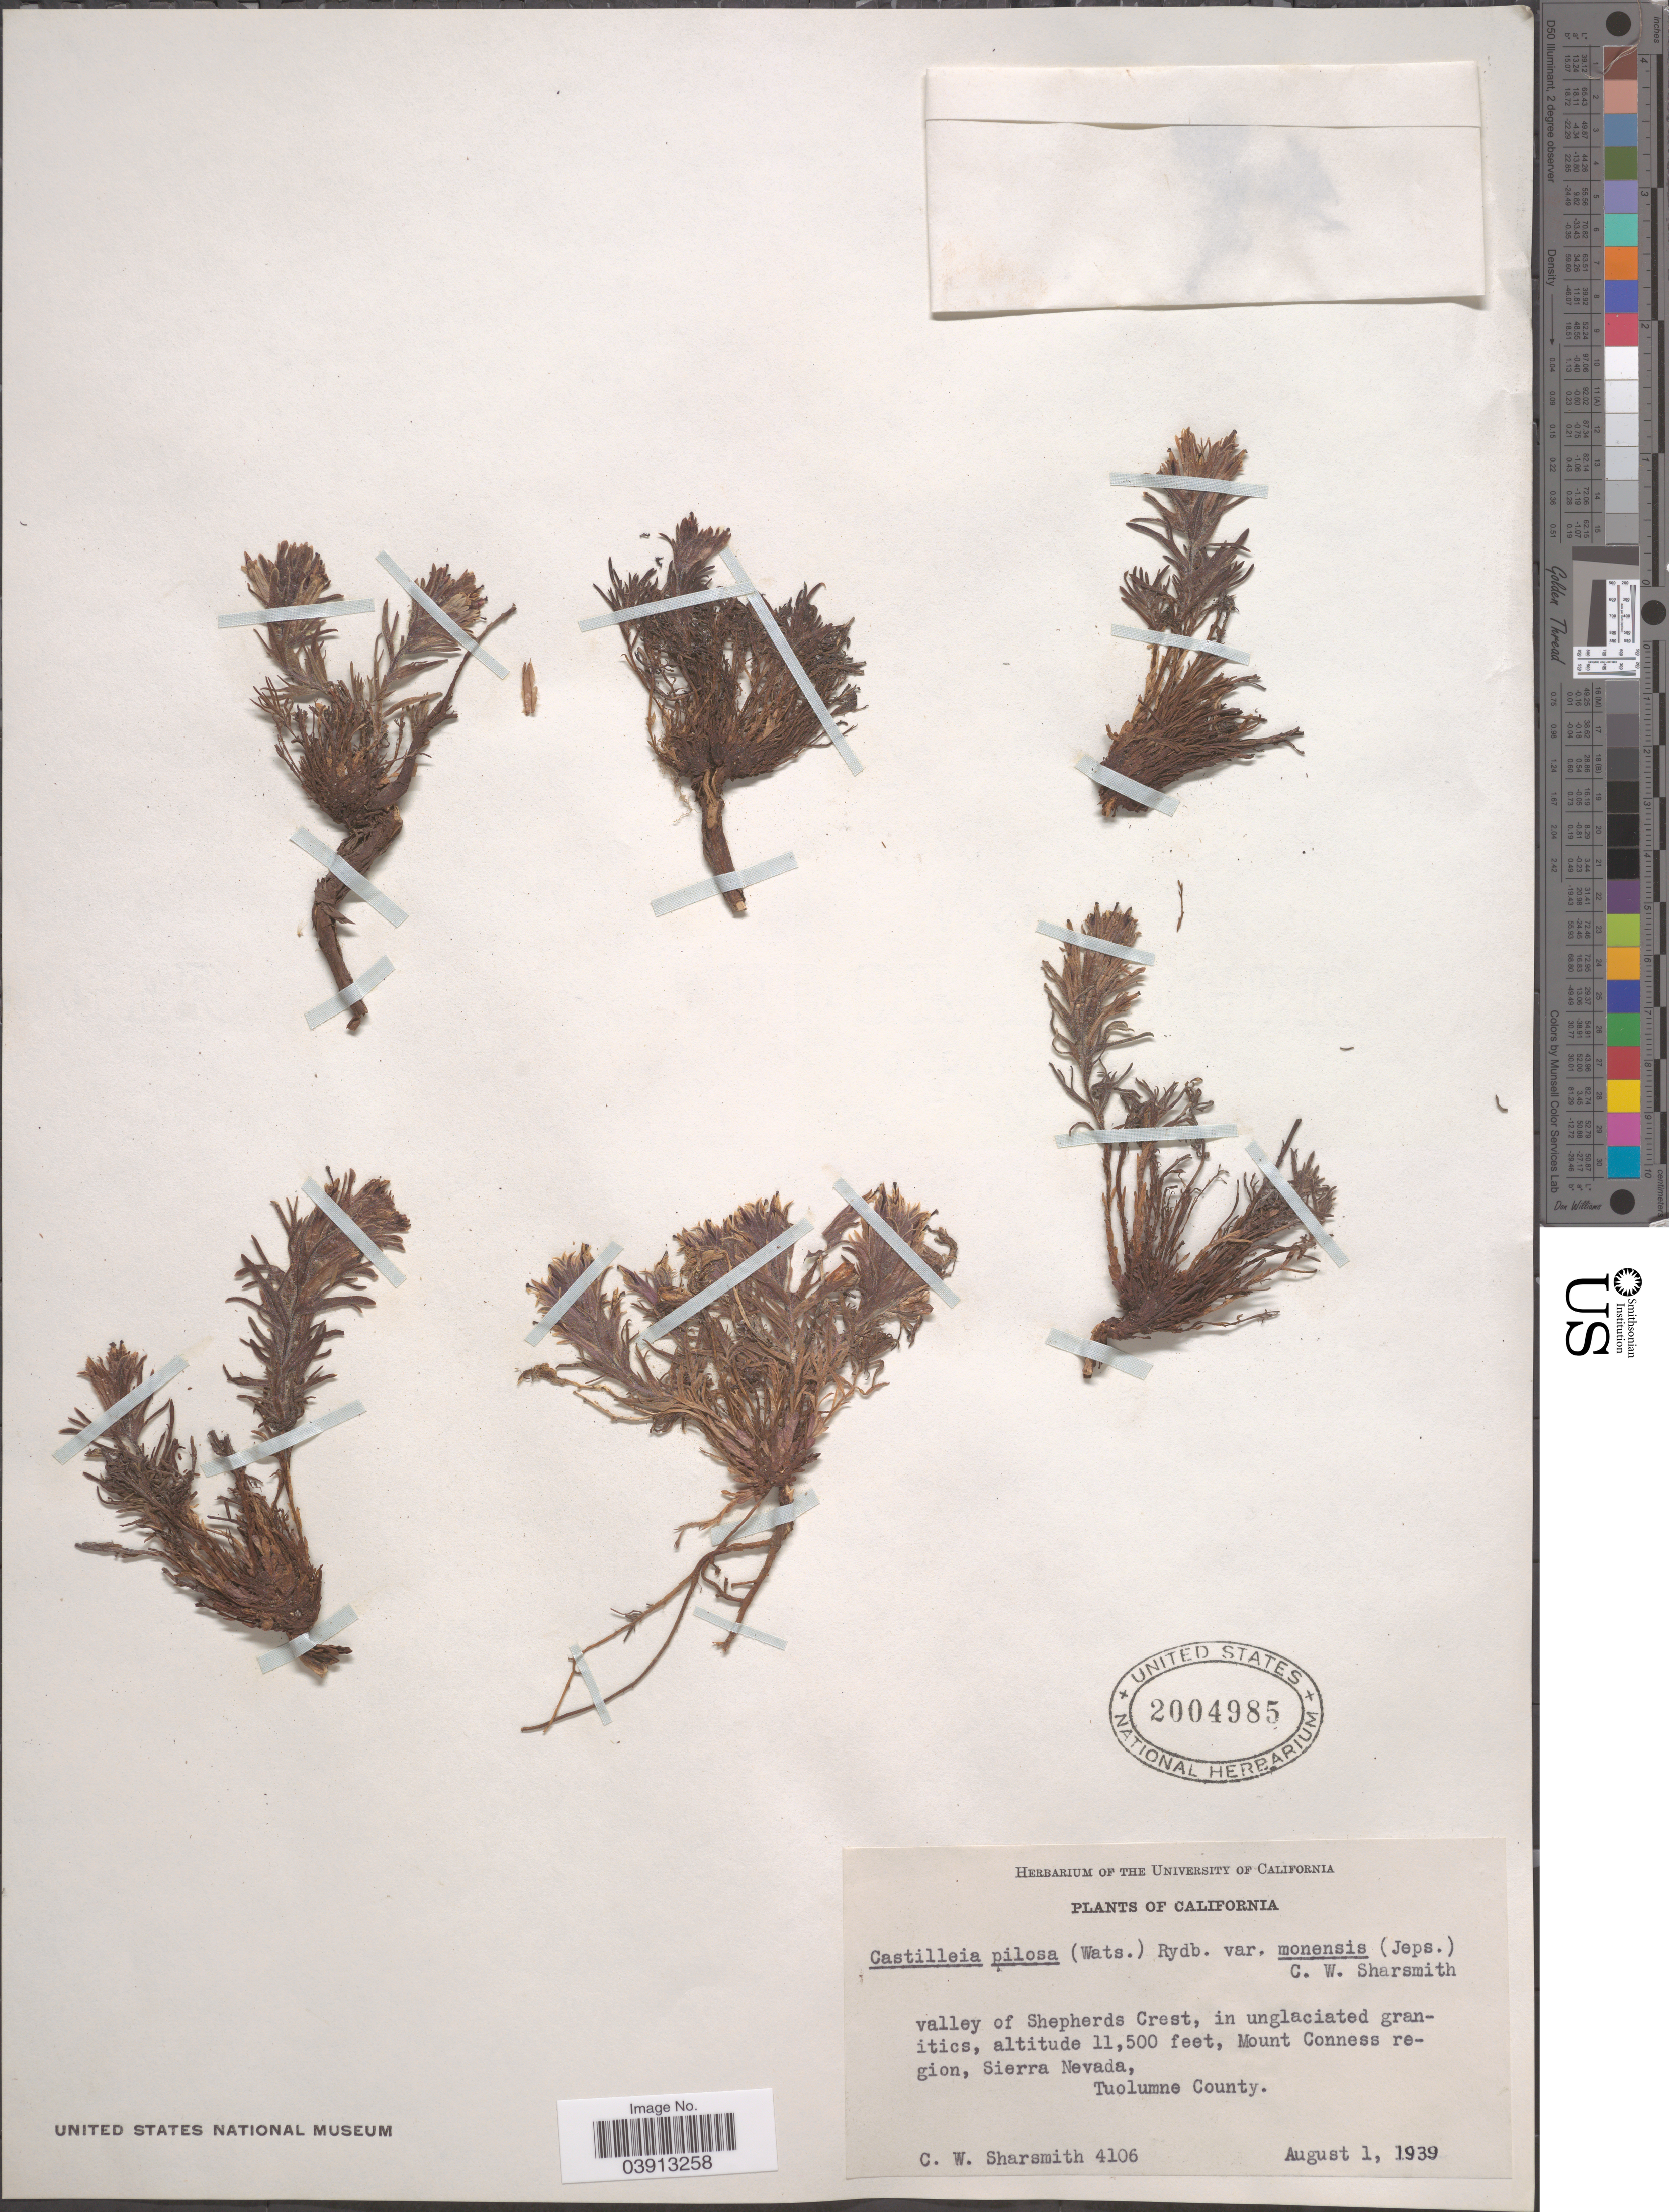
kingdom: Plantae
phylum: Tracheophyta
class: Magnoliopsida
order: Lamiales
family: Orobanchaceae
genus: Castilleja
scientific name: Castilleja nana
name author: Eastw.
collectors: C. Sharsmith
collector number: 4106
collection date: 1939-08-01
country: United States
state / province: California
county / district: Tuolumne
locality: Valley of Shepherds Crest, in unglaciated granitics, Mount Conness region, Sierra Nevada, Tuolumne County.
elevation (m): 3505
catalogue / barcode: US 2004985